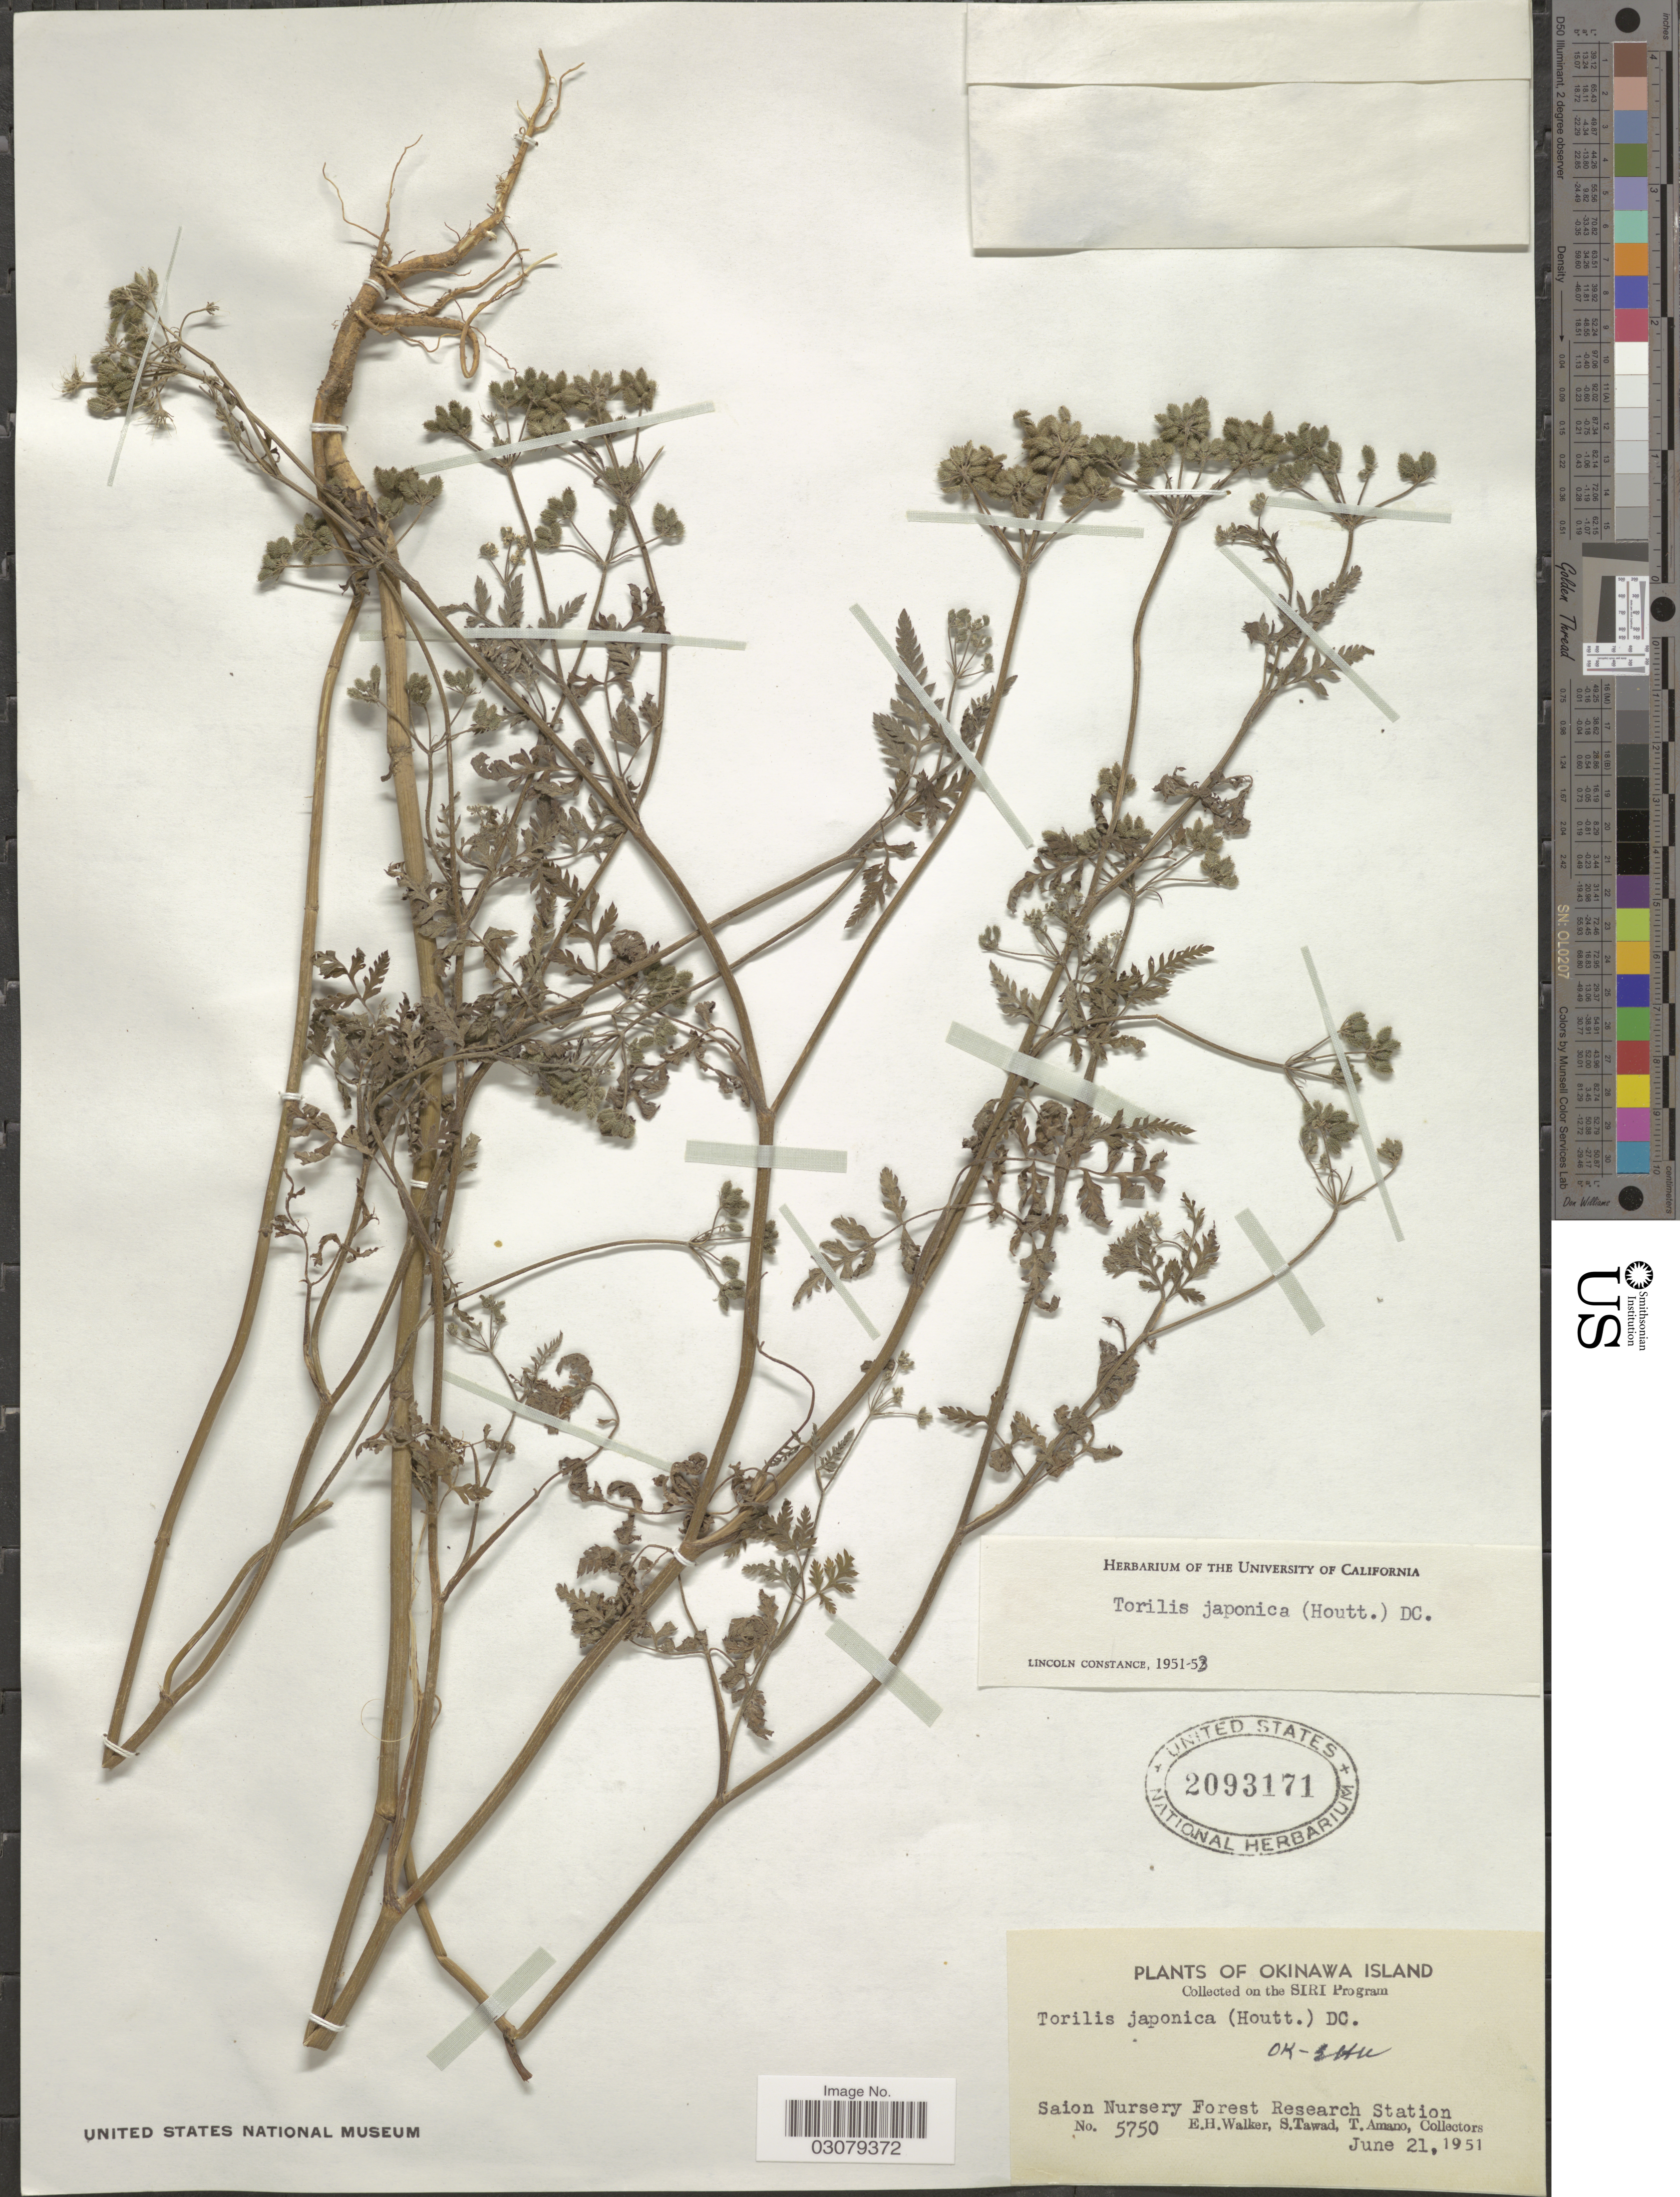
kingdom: Plantae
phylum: Tracheophyta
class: Magnoliopsida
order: Apiales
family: Apiaceae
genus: Torilis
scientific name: Torilis japonica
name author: (Houtt.) DC.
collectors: E. H. Walker, S. Tawad & T. Amano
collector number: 5750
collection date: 1951-06-21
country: Japan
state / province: Okinawa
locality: Okinawa Island. Saion Nursery Forest Research Station.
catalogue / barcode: US 2093171